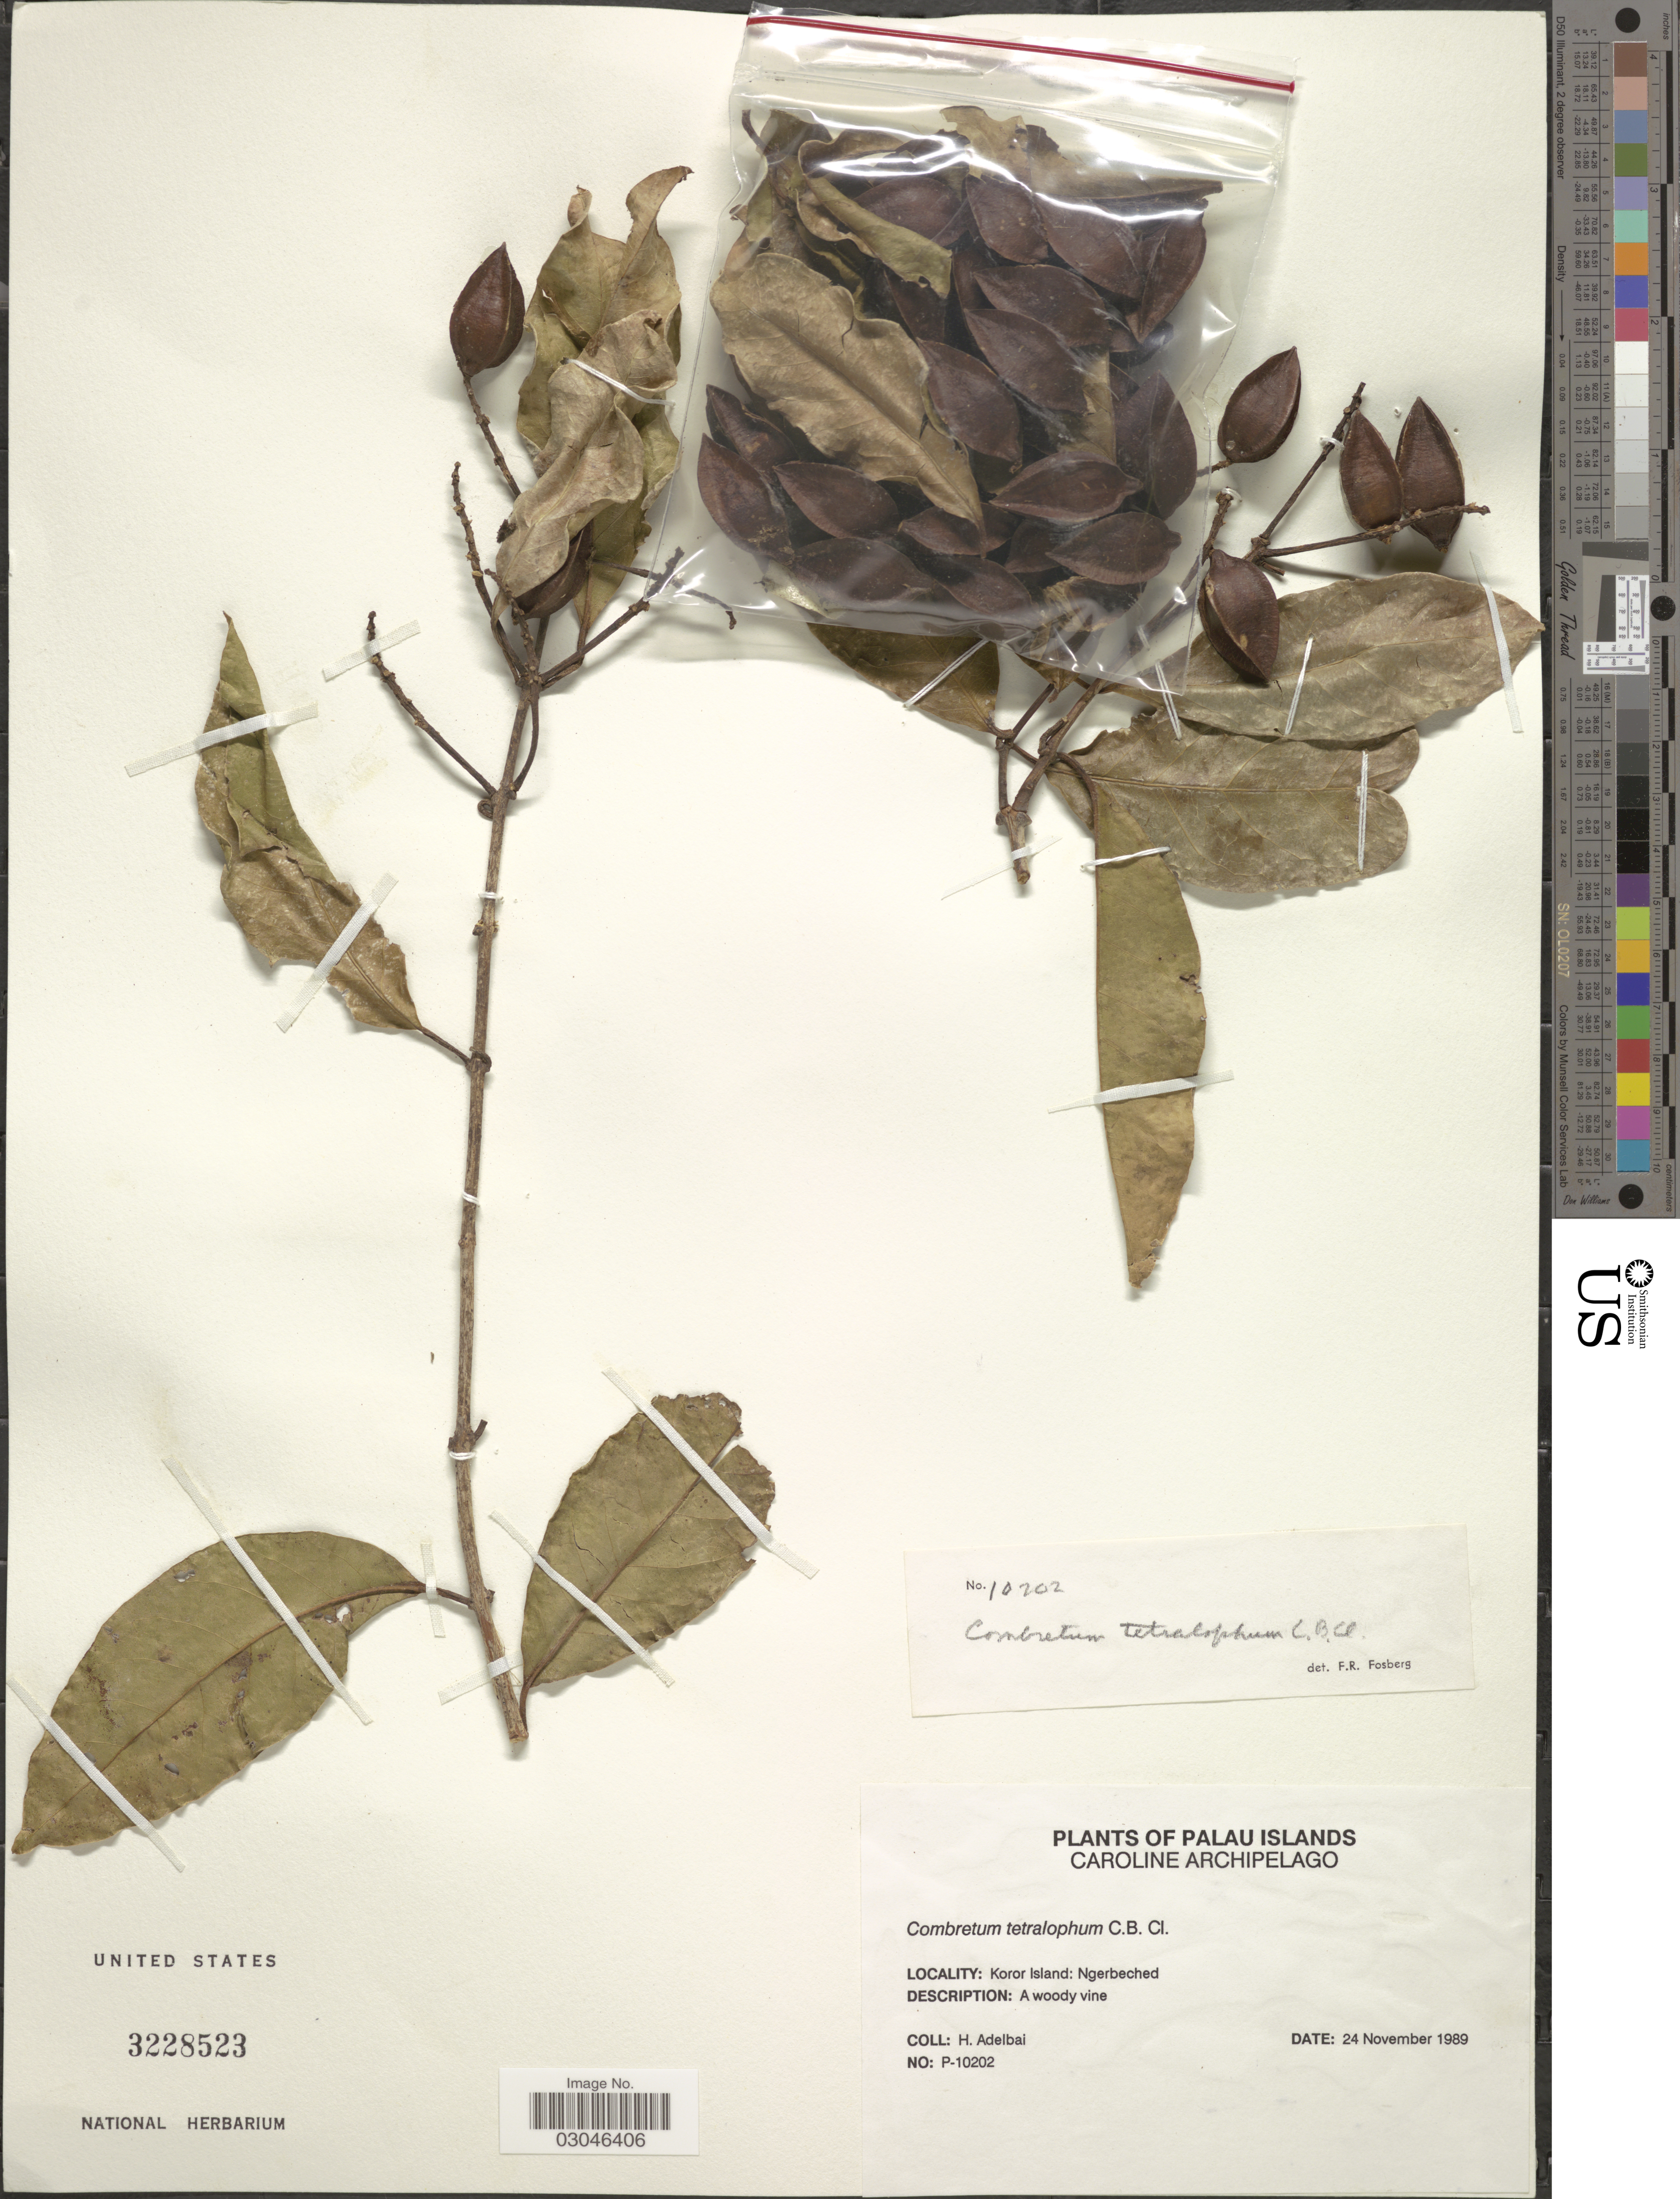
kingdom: Plantae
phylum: Tracheophyta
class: Magnoliopsida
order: Myrtales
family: Combretaceae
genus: Combretum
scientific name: Combretum tetralophum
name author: C.B. Clarke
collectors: H. Adelbai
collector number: P-10202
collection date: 1989-11-24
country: Palau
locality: Palau Islands. Caroline Archipelago. Koror Island: Ngerbeched.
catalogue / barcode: US 3228523